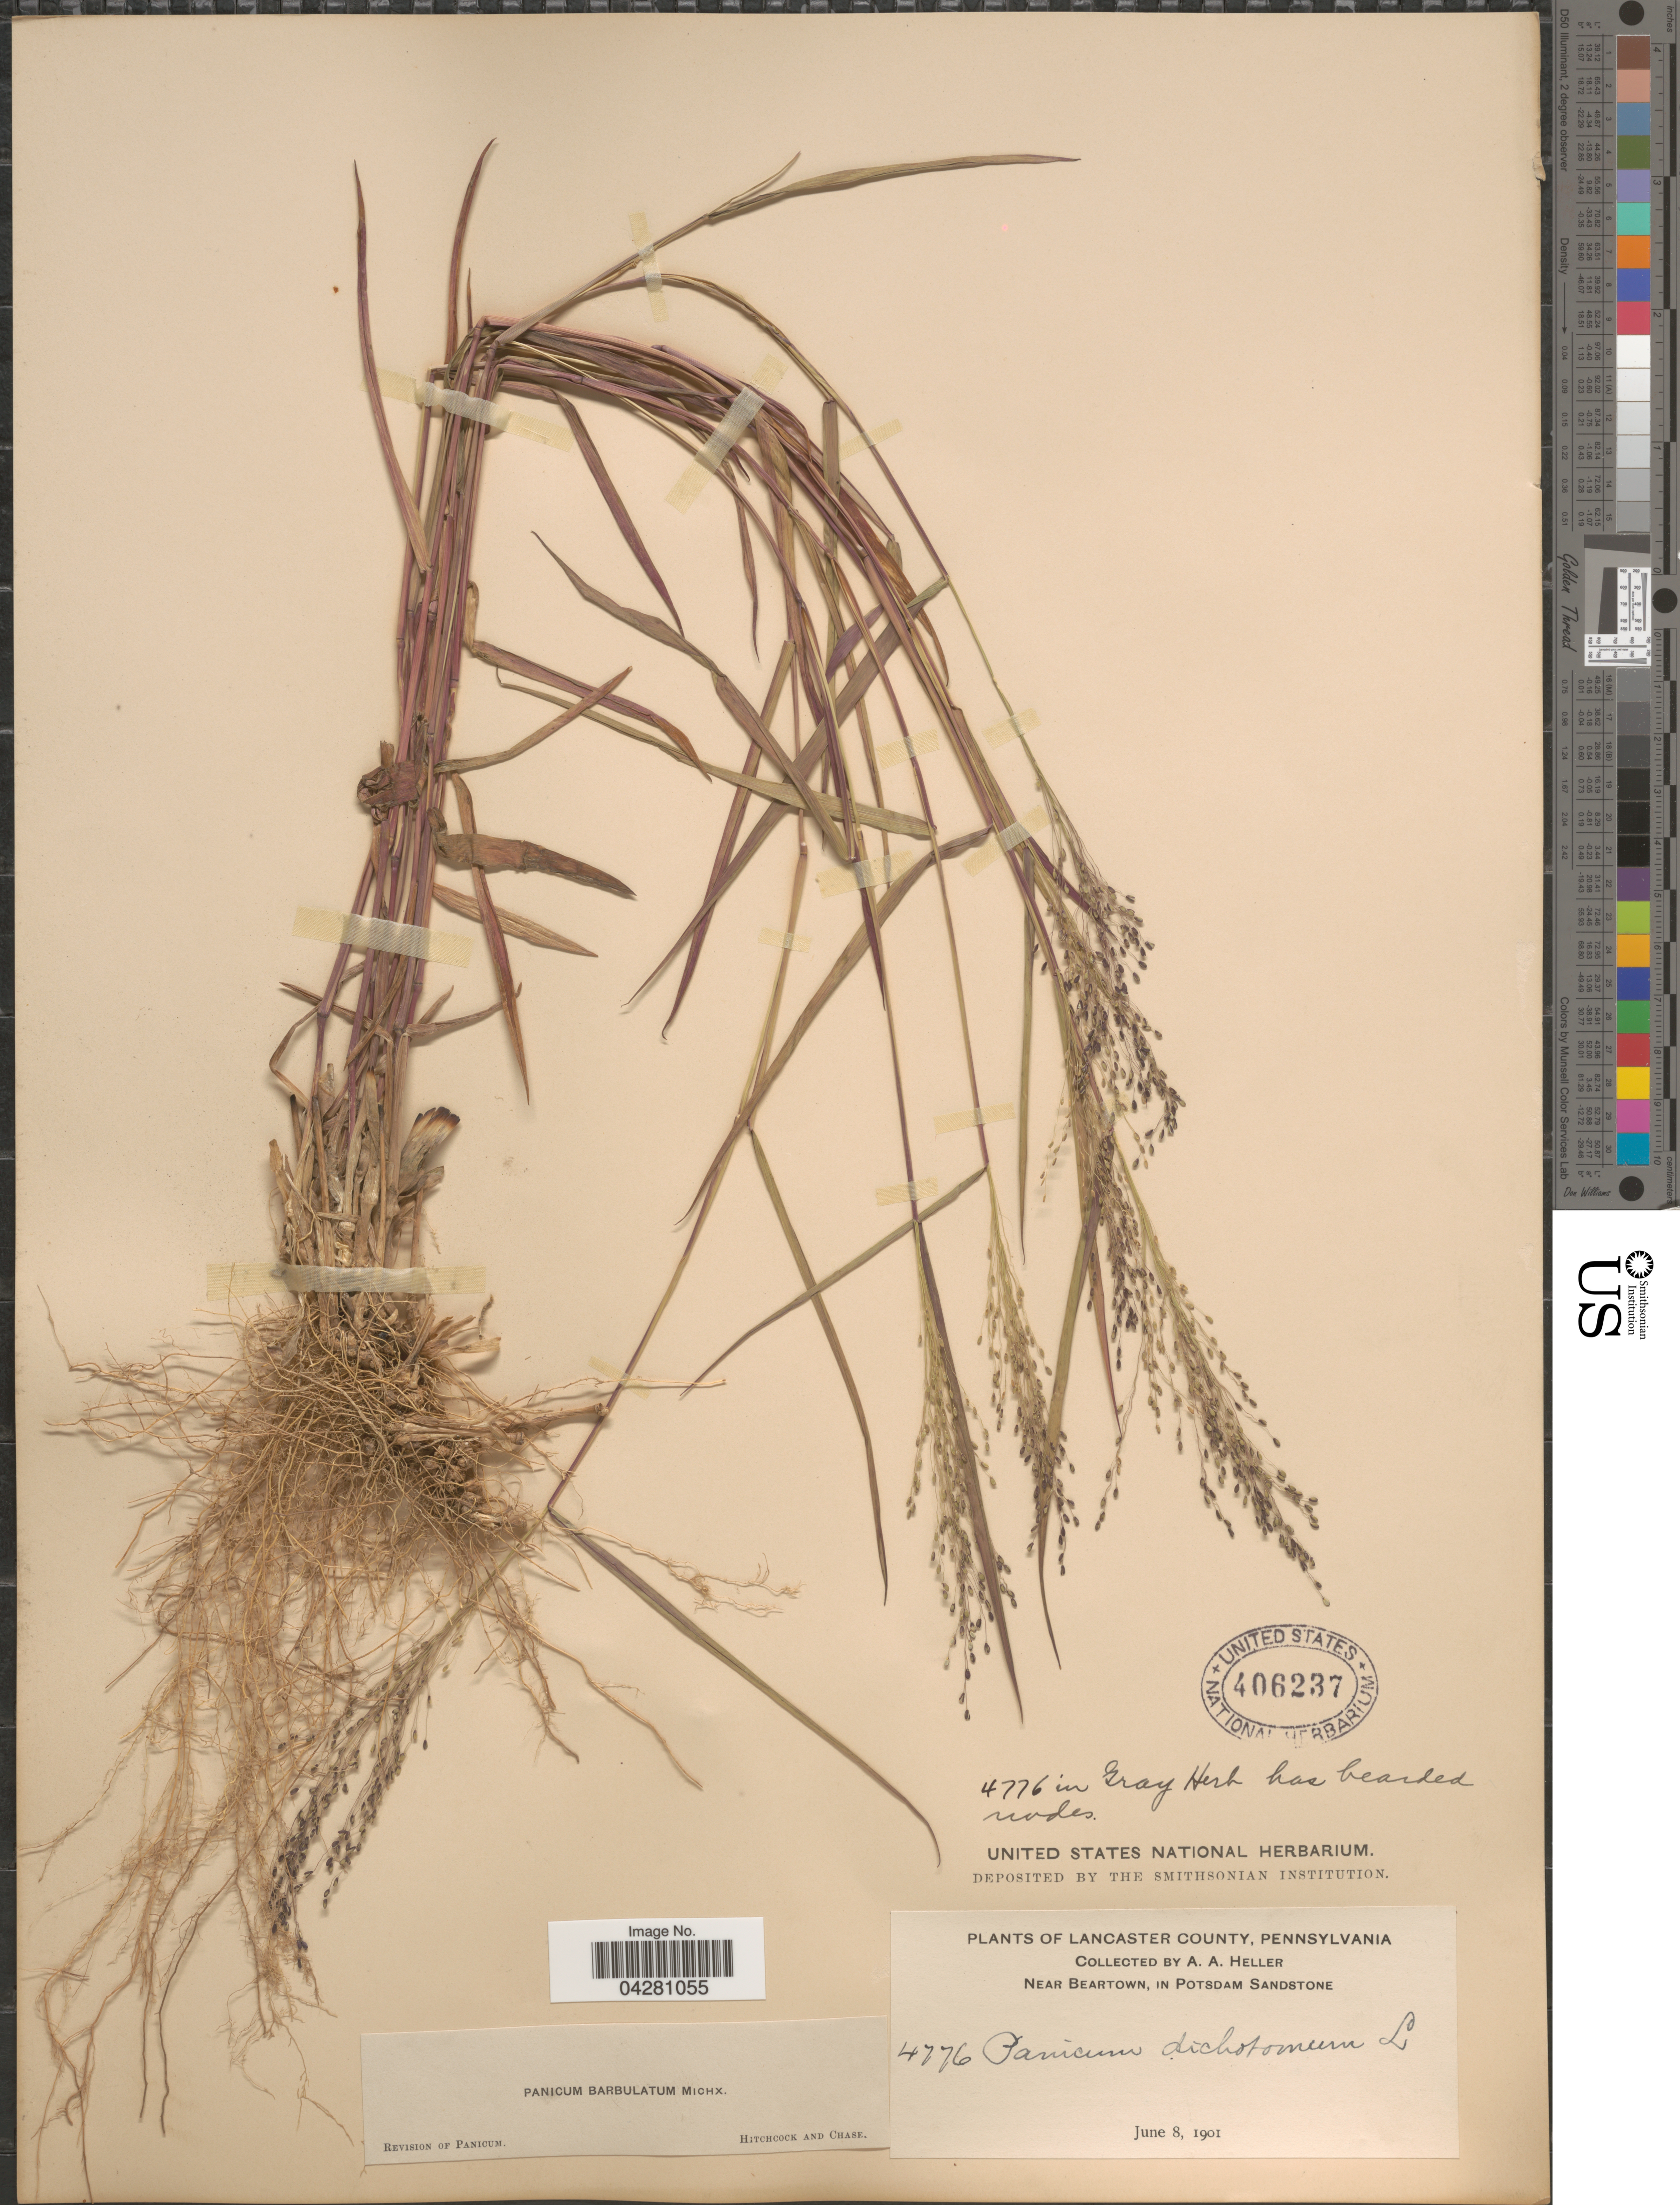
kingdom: Plantae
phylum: Tracheophyta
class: Liliopsida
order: Poales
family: Poaceae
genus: Dichanthelium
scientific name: Dichanthelium dichotomum var. dichotomum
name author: (L.) Gould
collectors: A. A. Heller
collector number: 4776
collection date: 1901-06-08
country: United States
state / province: Pennsylvania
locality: Lancaster County. Near Beartown, in Potsdam Sandstone.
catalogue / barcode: US 406237